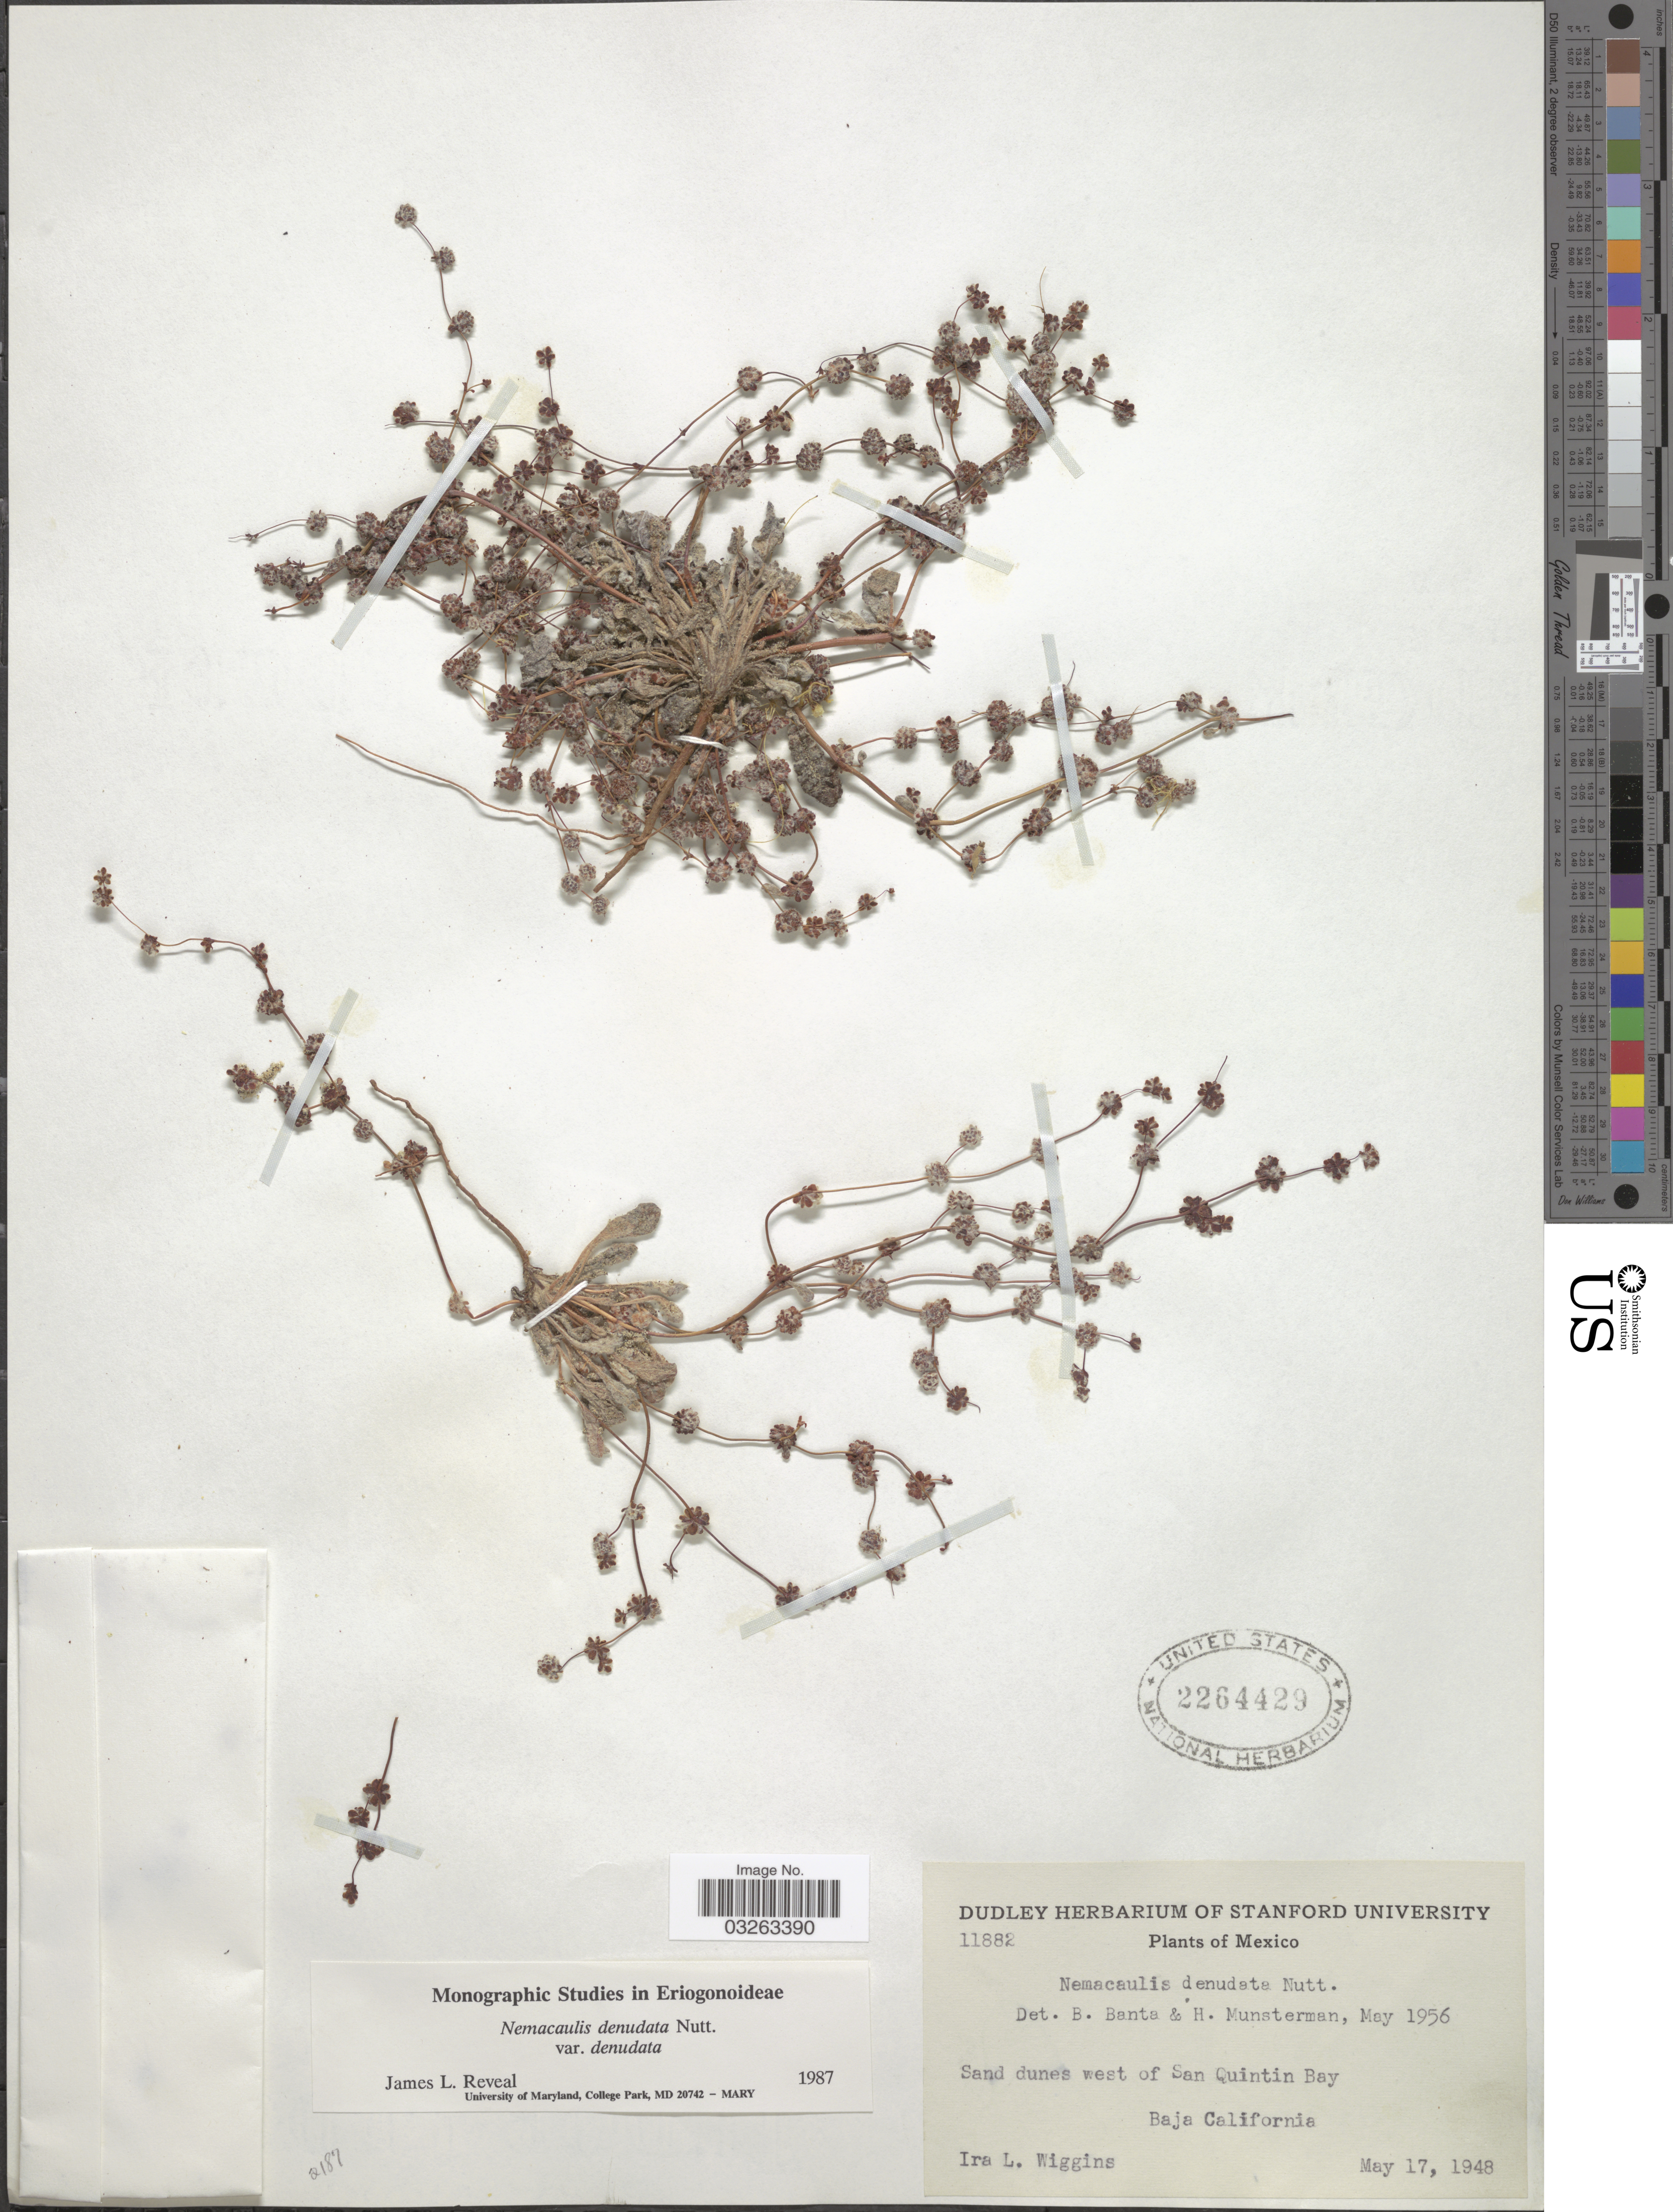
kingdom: Plantae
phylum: Tracheophyta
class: Magnoliopsida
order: Caryophyllales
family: Polygonaceae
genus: Nemacaulis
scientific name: Nemacaulis denudata var. denudata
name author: Nutt.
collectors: I. L. Wiggins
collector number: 11882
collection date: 1948-05-17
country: Mexico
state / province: Baja California Norte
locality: Sand dunes west of San Quintin Bay.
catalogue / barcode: US 2264429